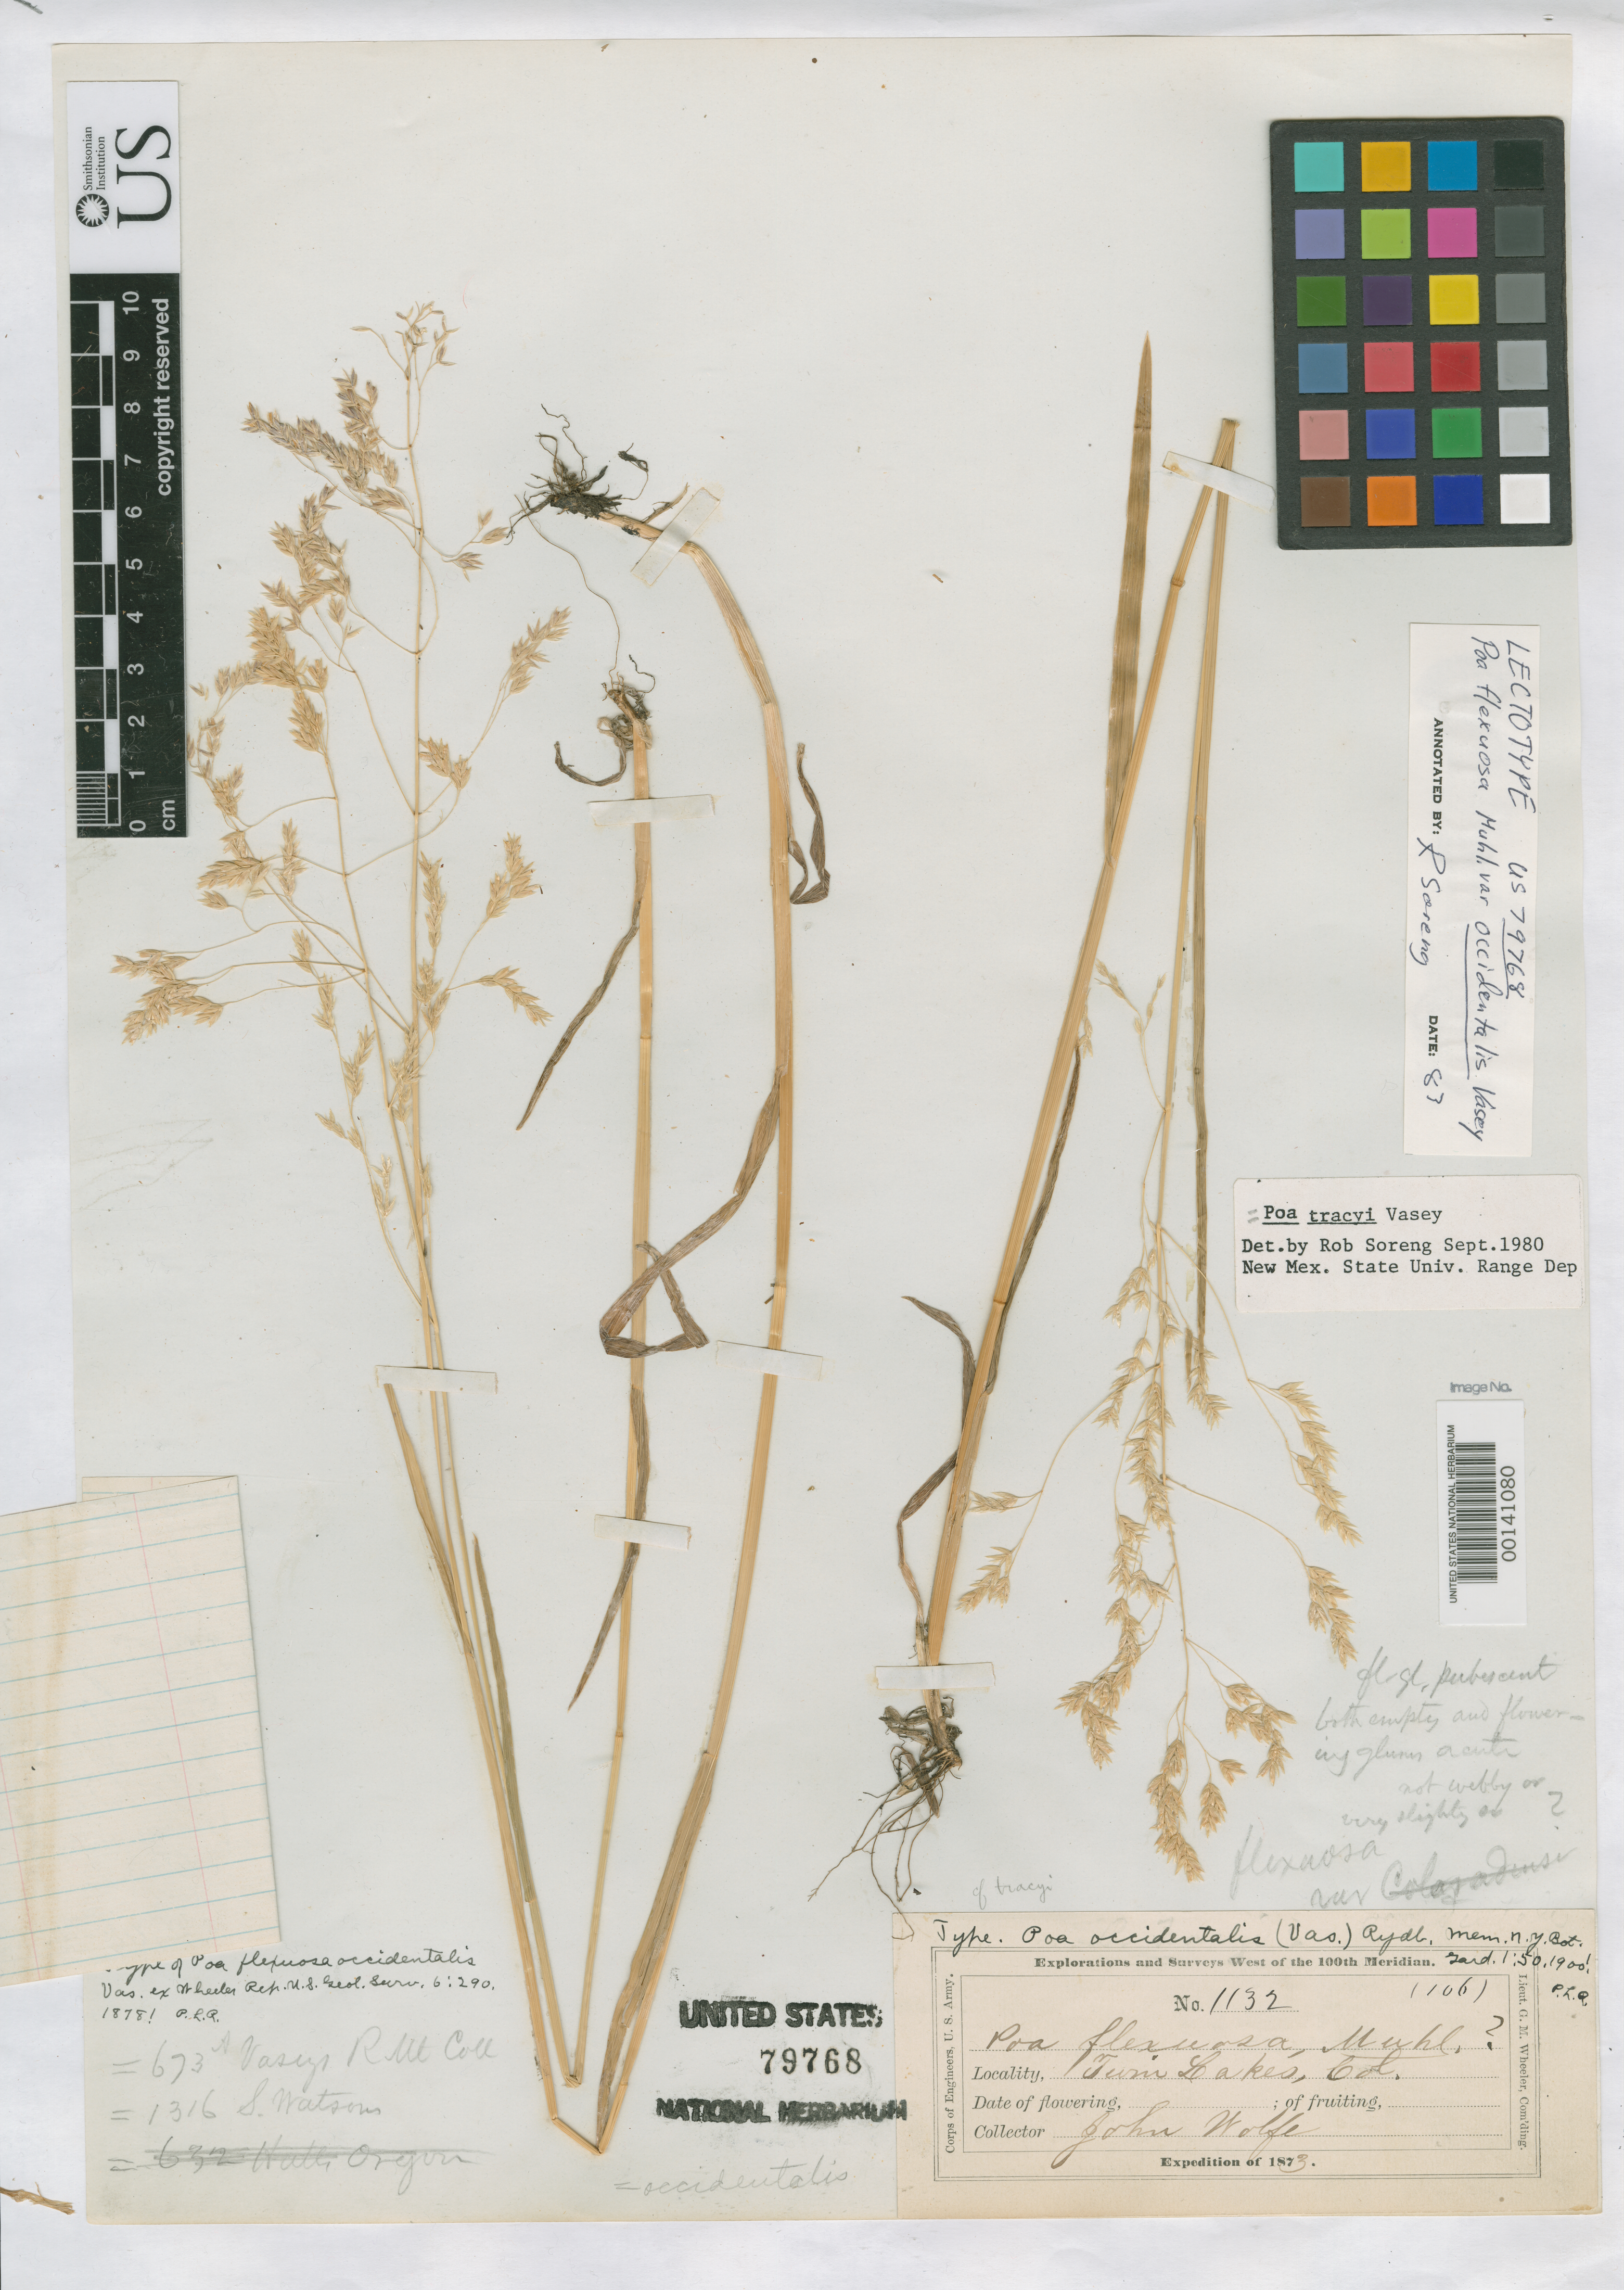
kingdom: Plantae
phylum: Tracheophyta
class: Liliopsida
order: Poales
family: Poaceae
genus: Poa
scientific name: Poa flexuosa Muhl. var. occidentalis Vasey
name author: Vasey in G.M. Wheeler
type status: Lectotype; Type Collection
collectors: J. Wolfe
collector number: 1132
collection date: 1873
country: United States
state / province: Colorado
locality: Twin Lakes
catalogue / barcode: US 79768